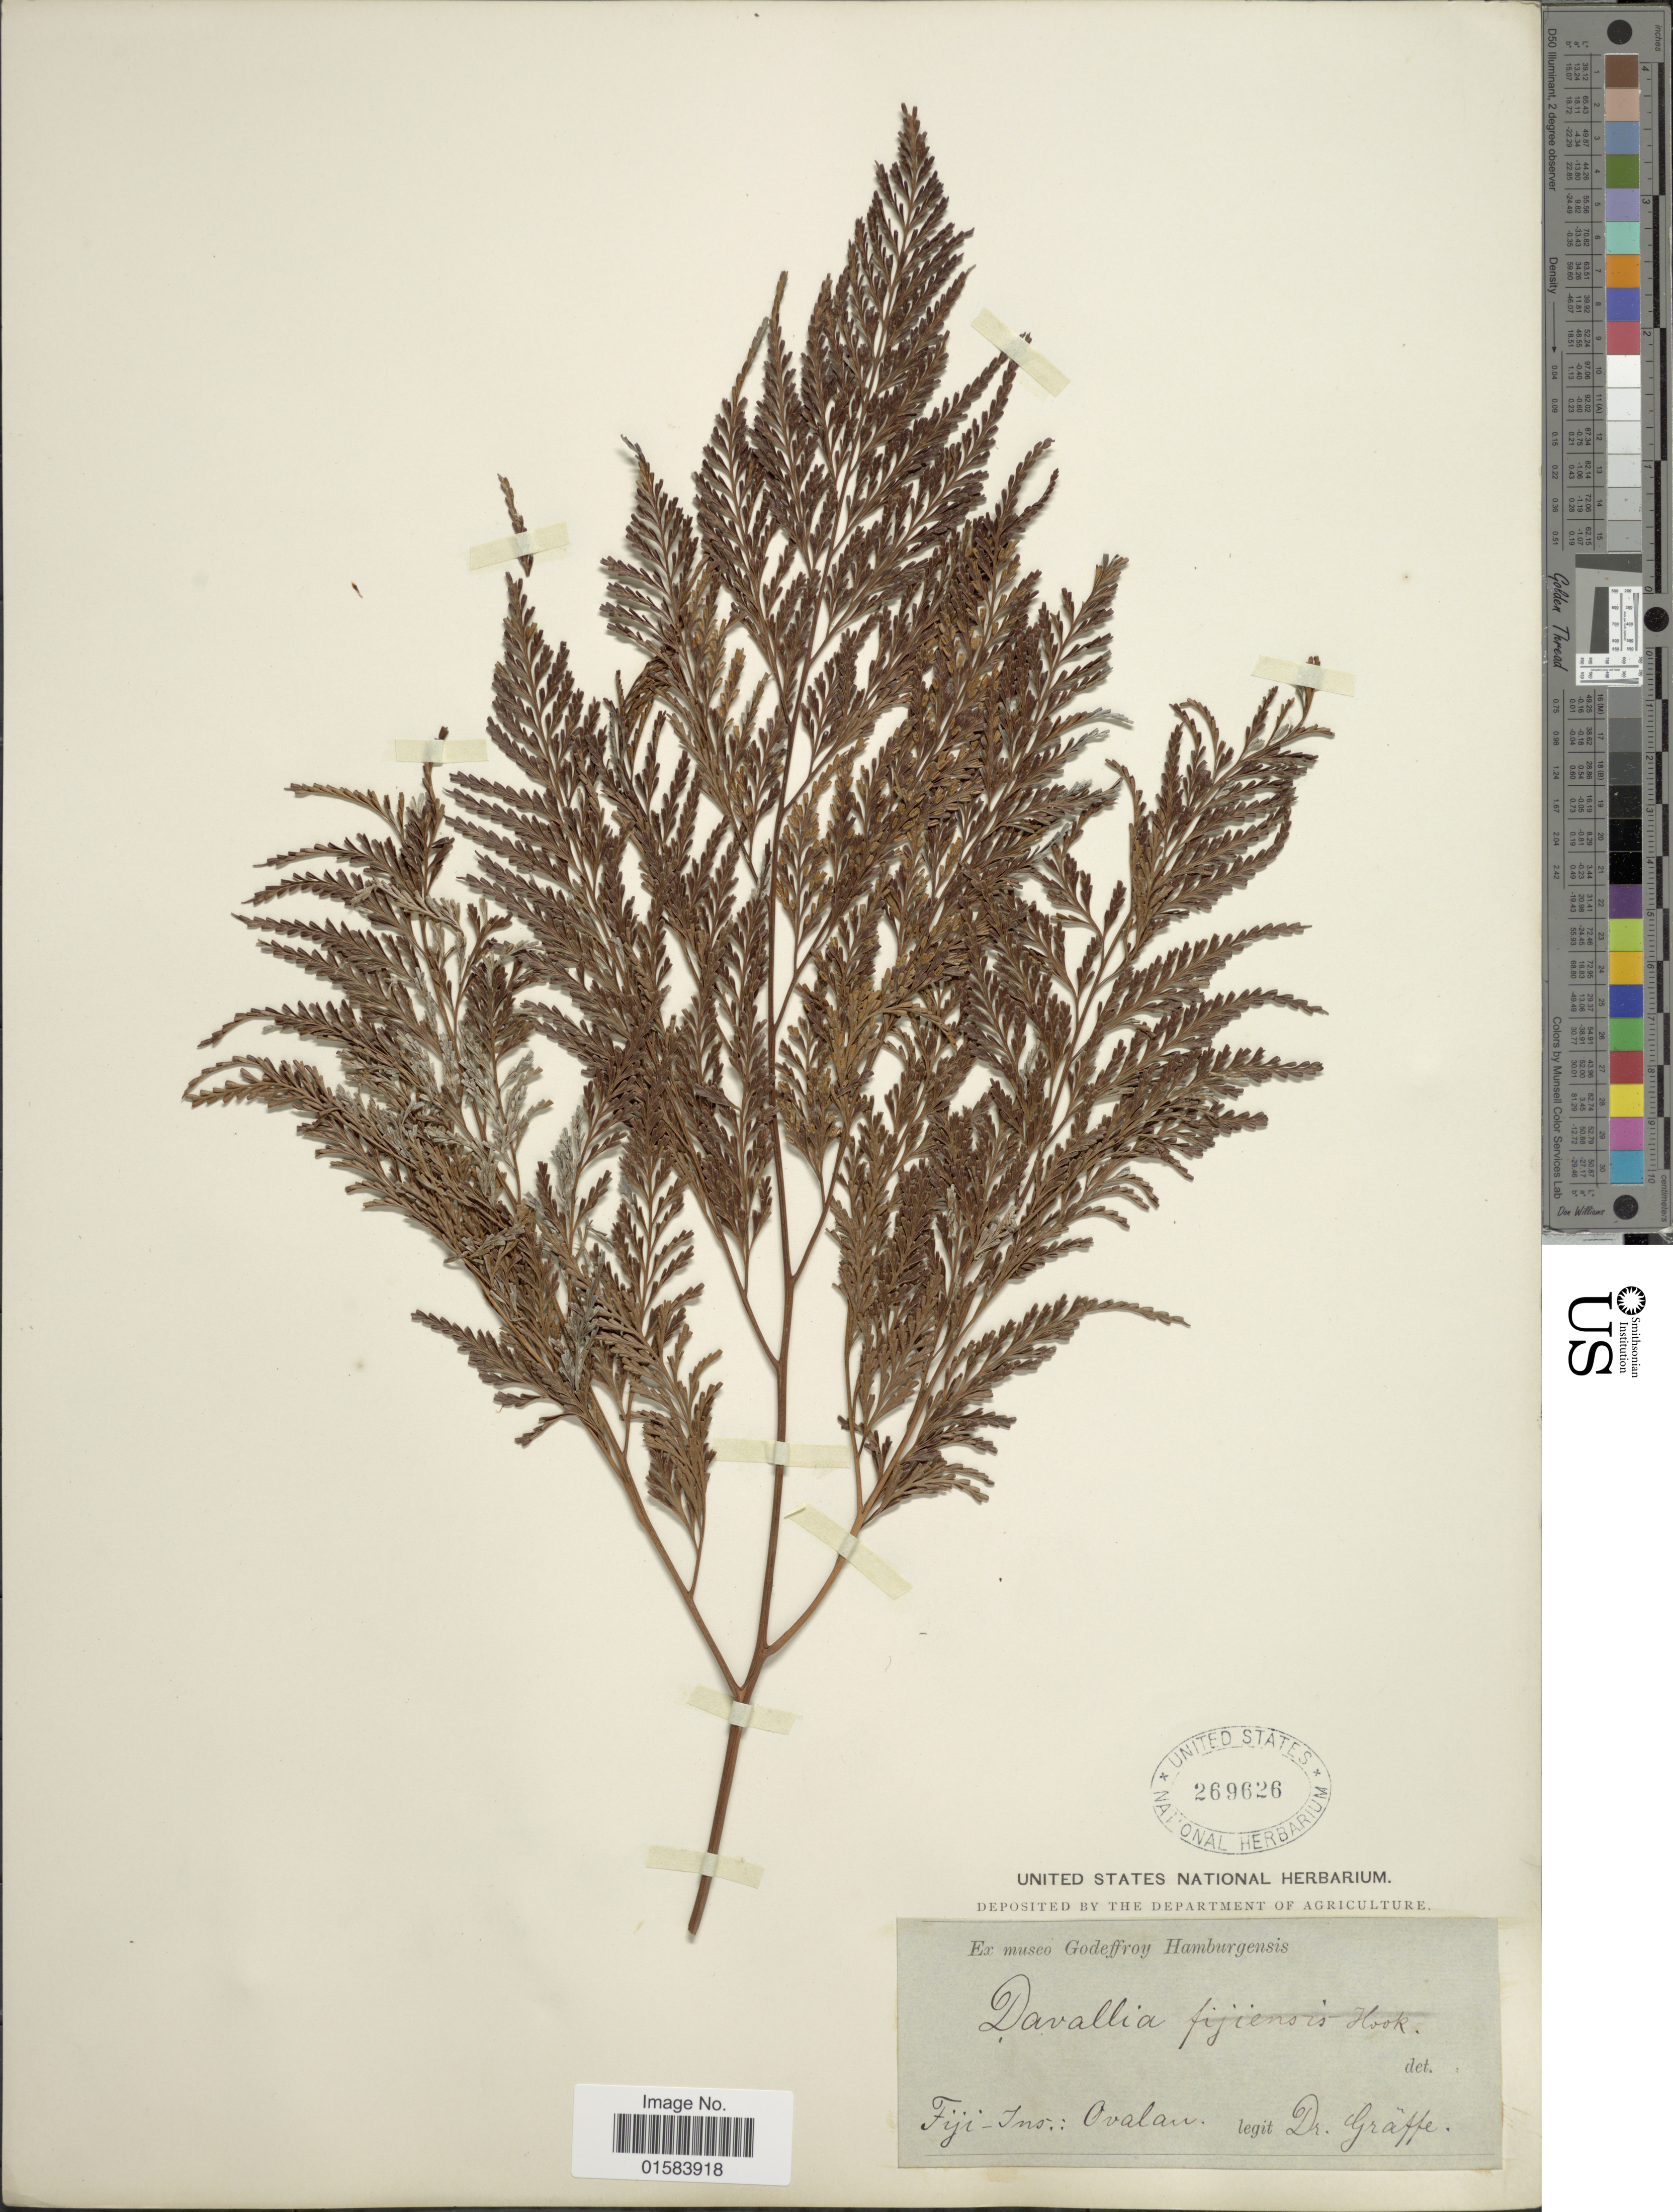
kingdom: Plantae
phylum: Tracheophyta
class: Polypodiopsida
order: Polypodiales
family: Davalliaceae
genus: Davallia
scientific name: Davallia solida var. fejeensis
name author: (Hook.) Noot.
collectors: Graeffe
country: Fiji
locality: Fiji-Ins: Ovalau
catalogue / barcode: US 269626